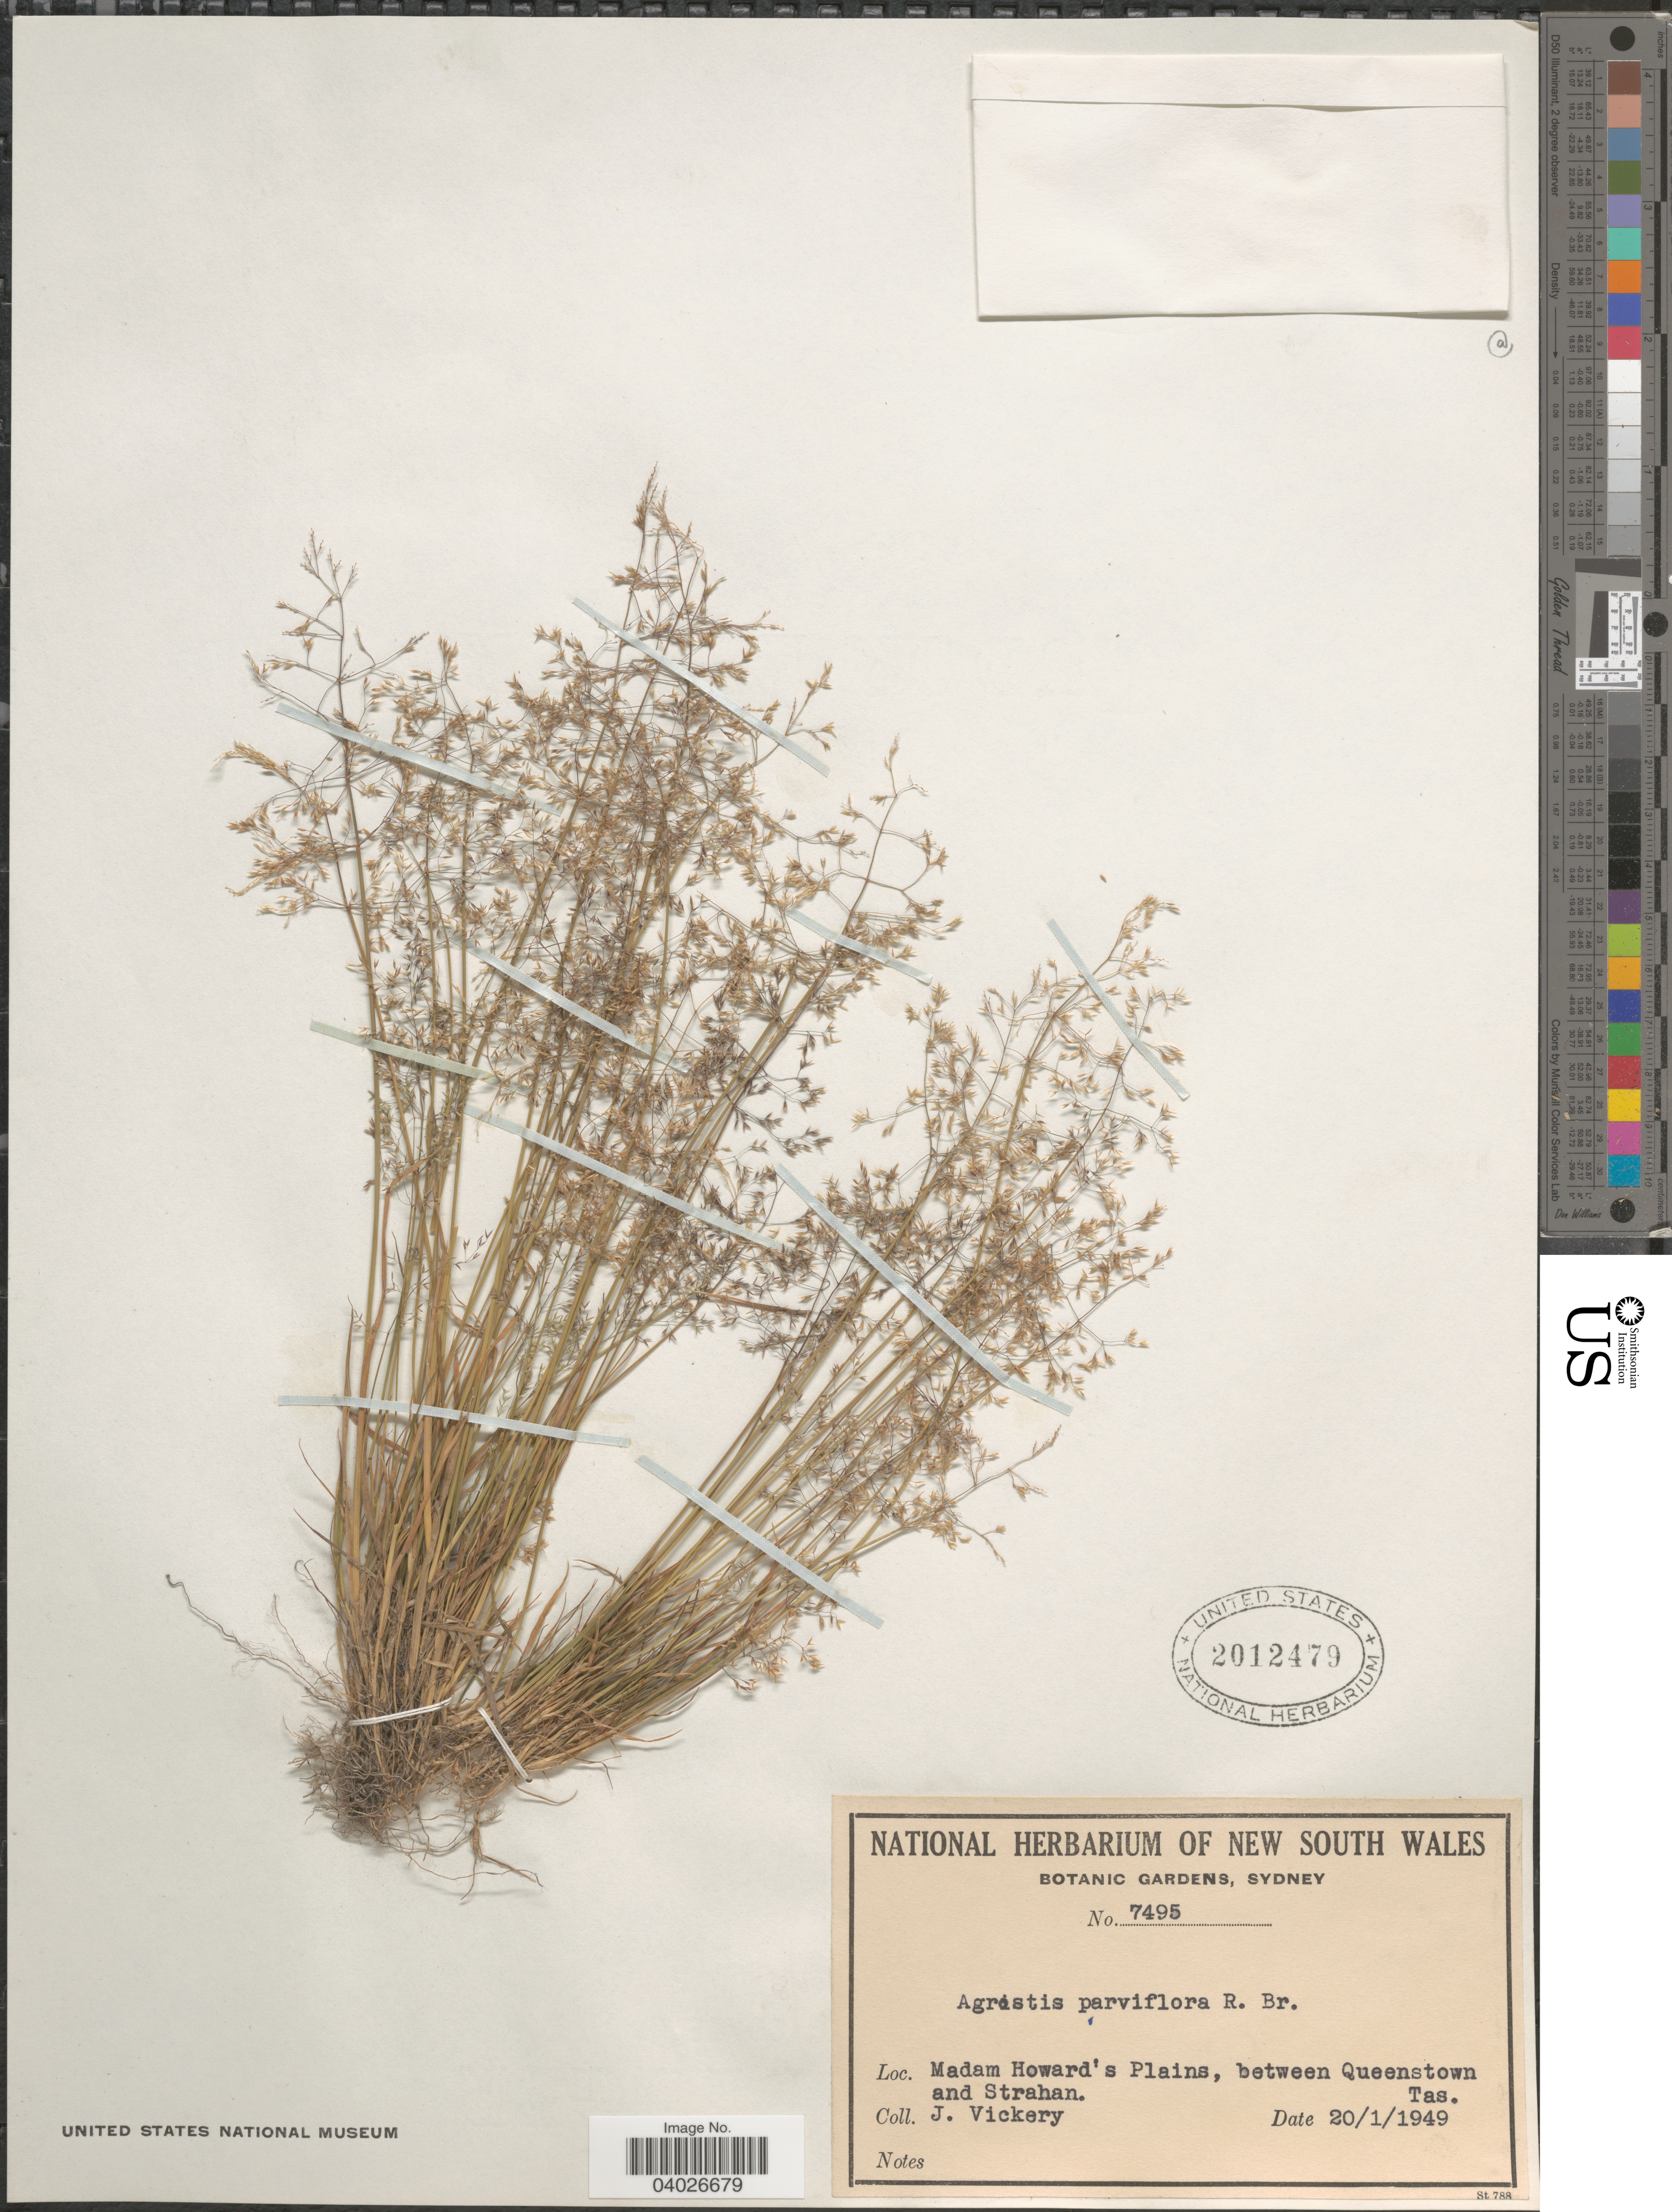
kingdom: Plantae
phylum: Tracheophyta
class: Liliopsida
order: Poales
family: Poaceae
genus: Agrostis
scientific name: Agrostis parviflora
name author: R. Br.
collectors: J. Vickery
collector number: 7495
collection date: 1949-01-20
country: Australia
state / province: Tasmania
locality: Madam Howard's Plains, between Queenstown and Strahan.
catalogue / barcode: US 2012479